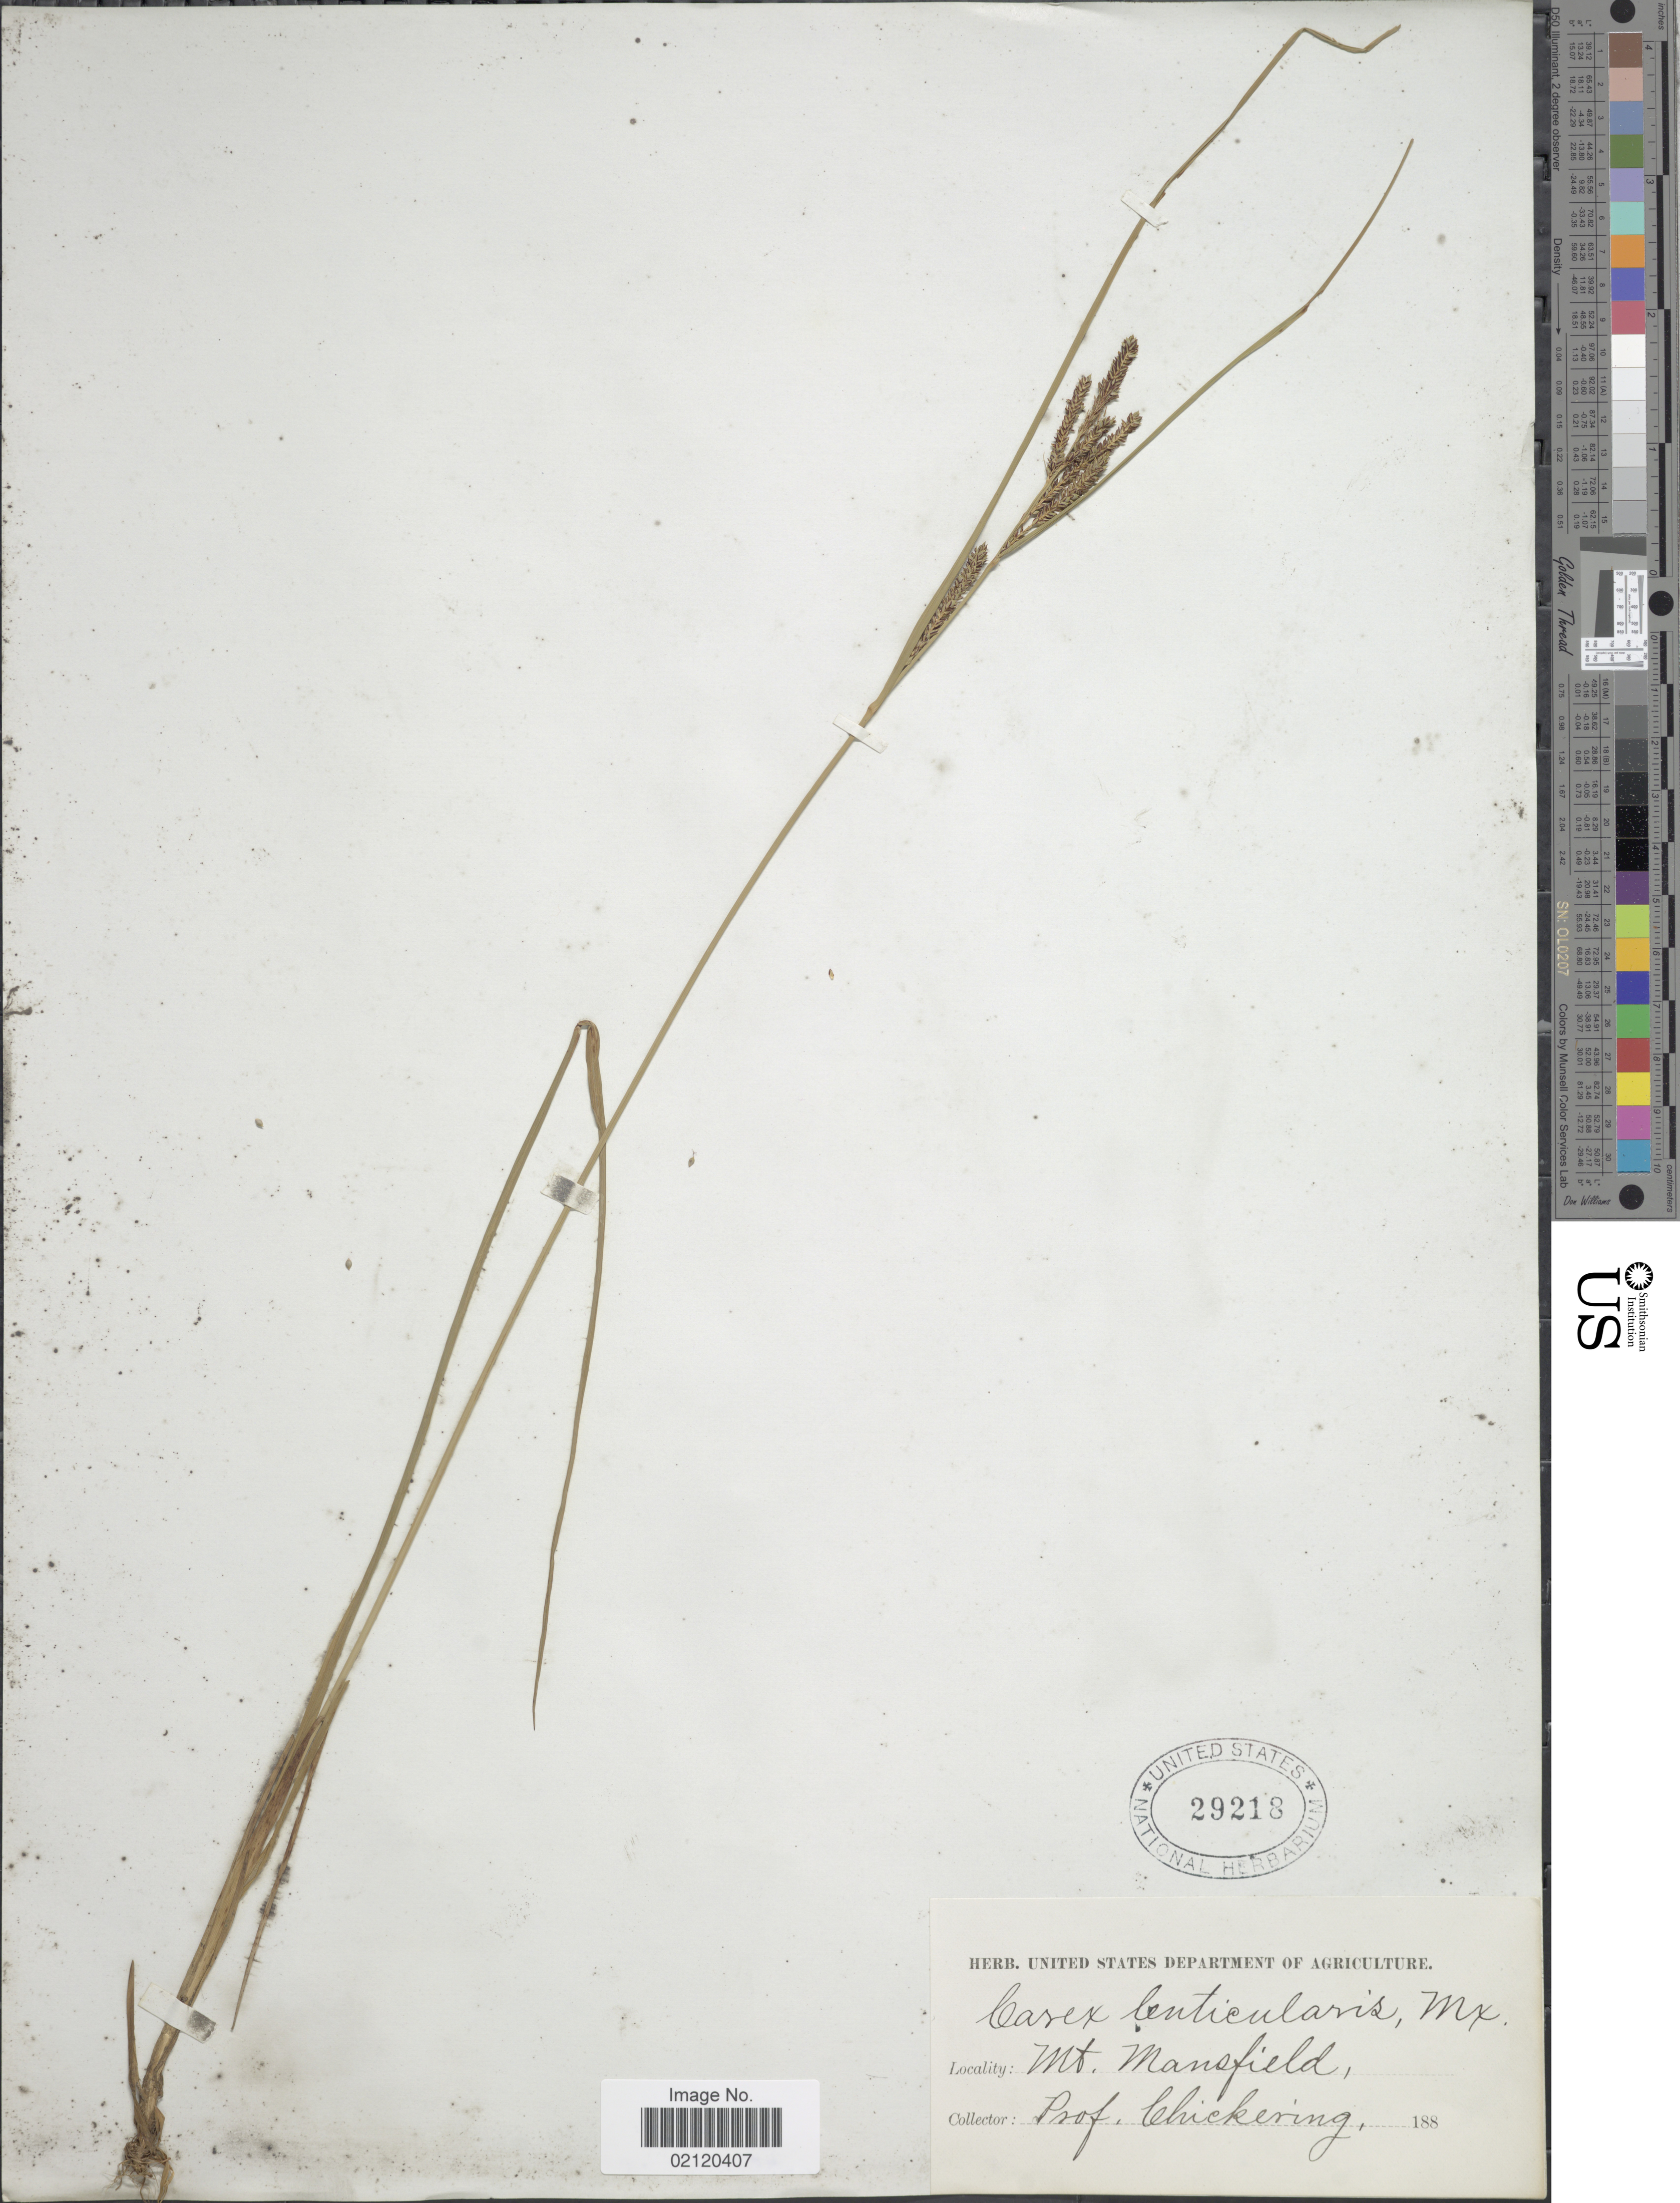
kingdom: Plantae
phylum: Tracheophyta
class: Liliopsida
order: Poales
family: Cyperaceae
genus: Carex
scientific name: Carex lenticularis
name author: Michx.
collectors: -. Chickering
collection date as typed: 188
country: United States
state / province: Vermont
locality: Mt. Mansfield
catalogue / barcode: US 29218